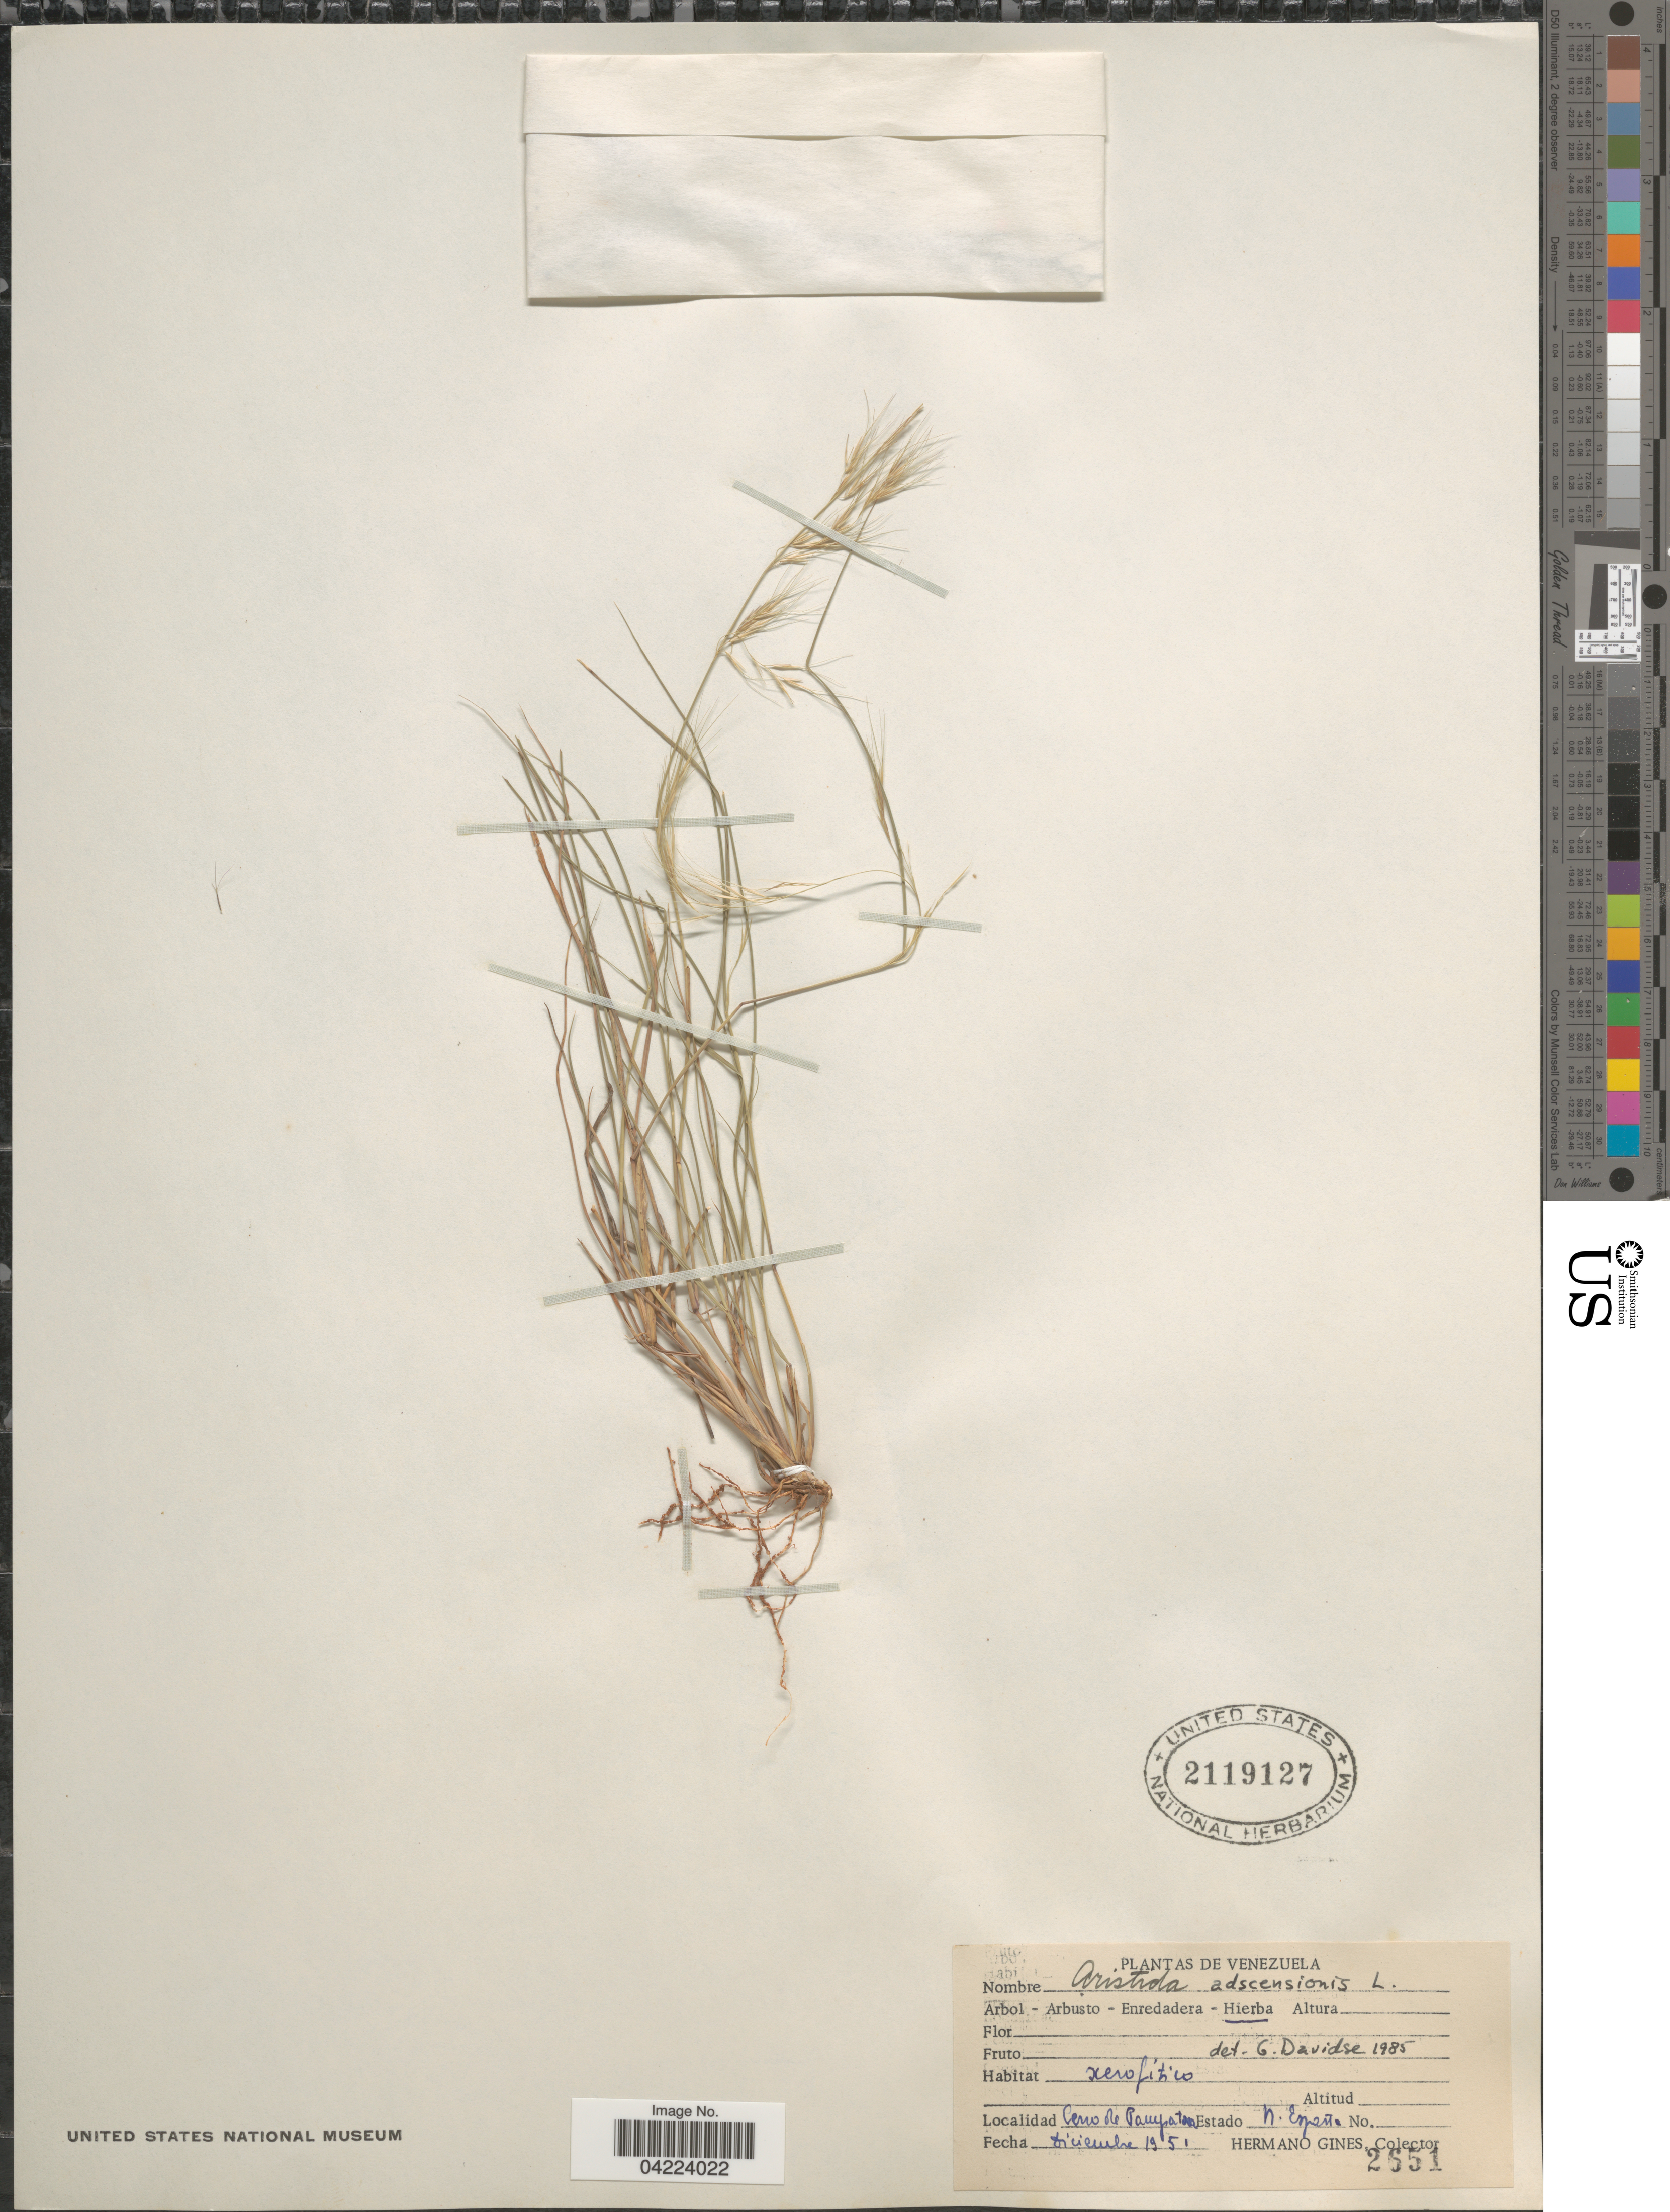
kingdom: Plantae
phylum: Tracheophyta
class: Liliopsida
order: Poales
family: Poaceae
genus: Aristida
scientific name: Aristida adscensionis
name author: L.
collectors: Bro. Gines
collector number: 2651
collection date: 1951-12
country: Venezuela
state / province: Nueva Esparta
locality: Cerro de Pampatar.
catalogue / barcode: US 2119127